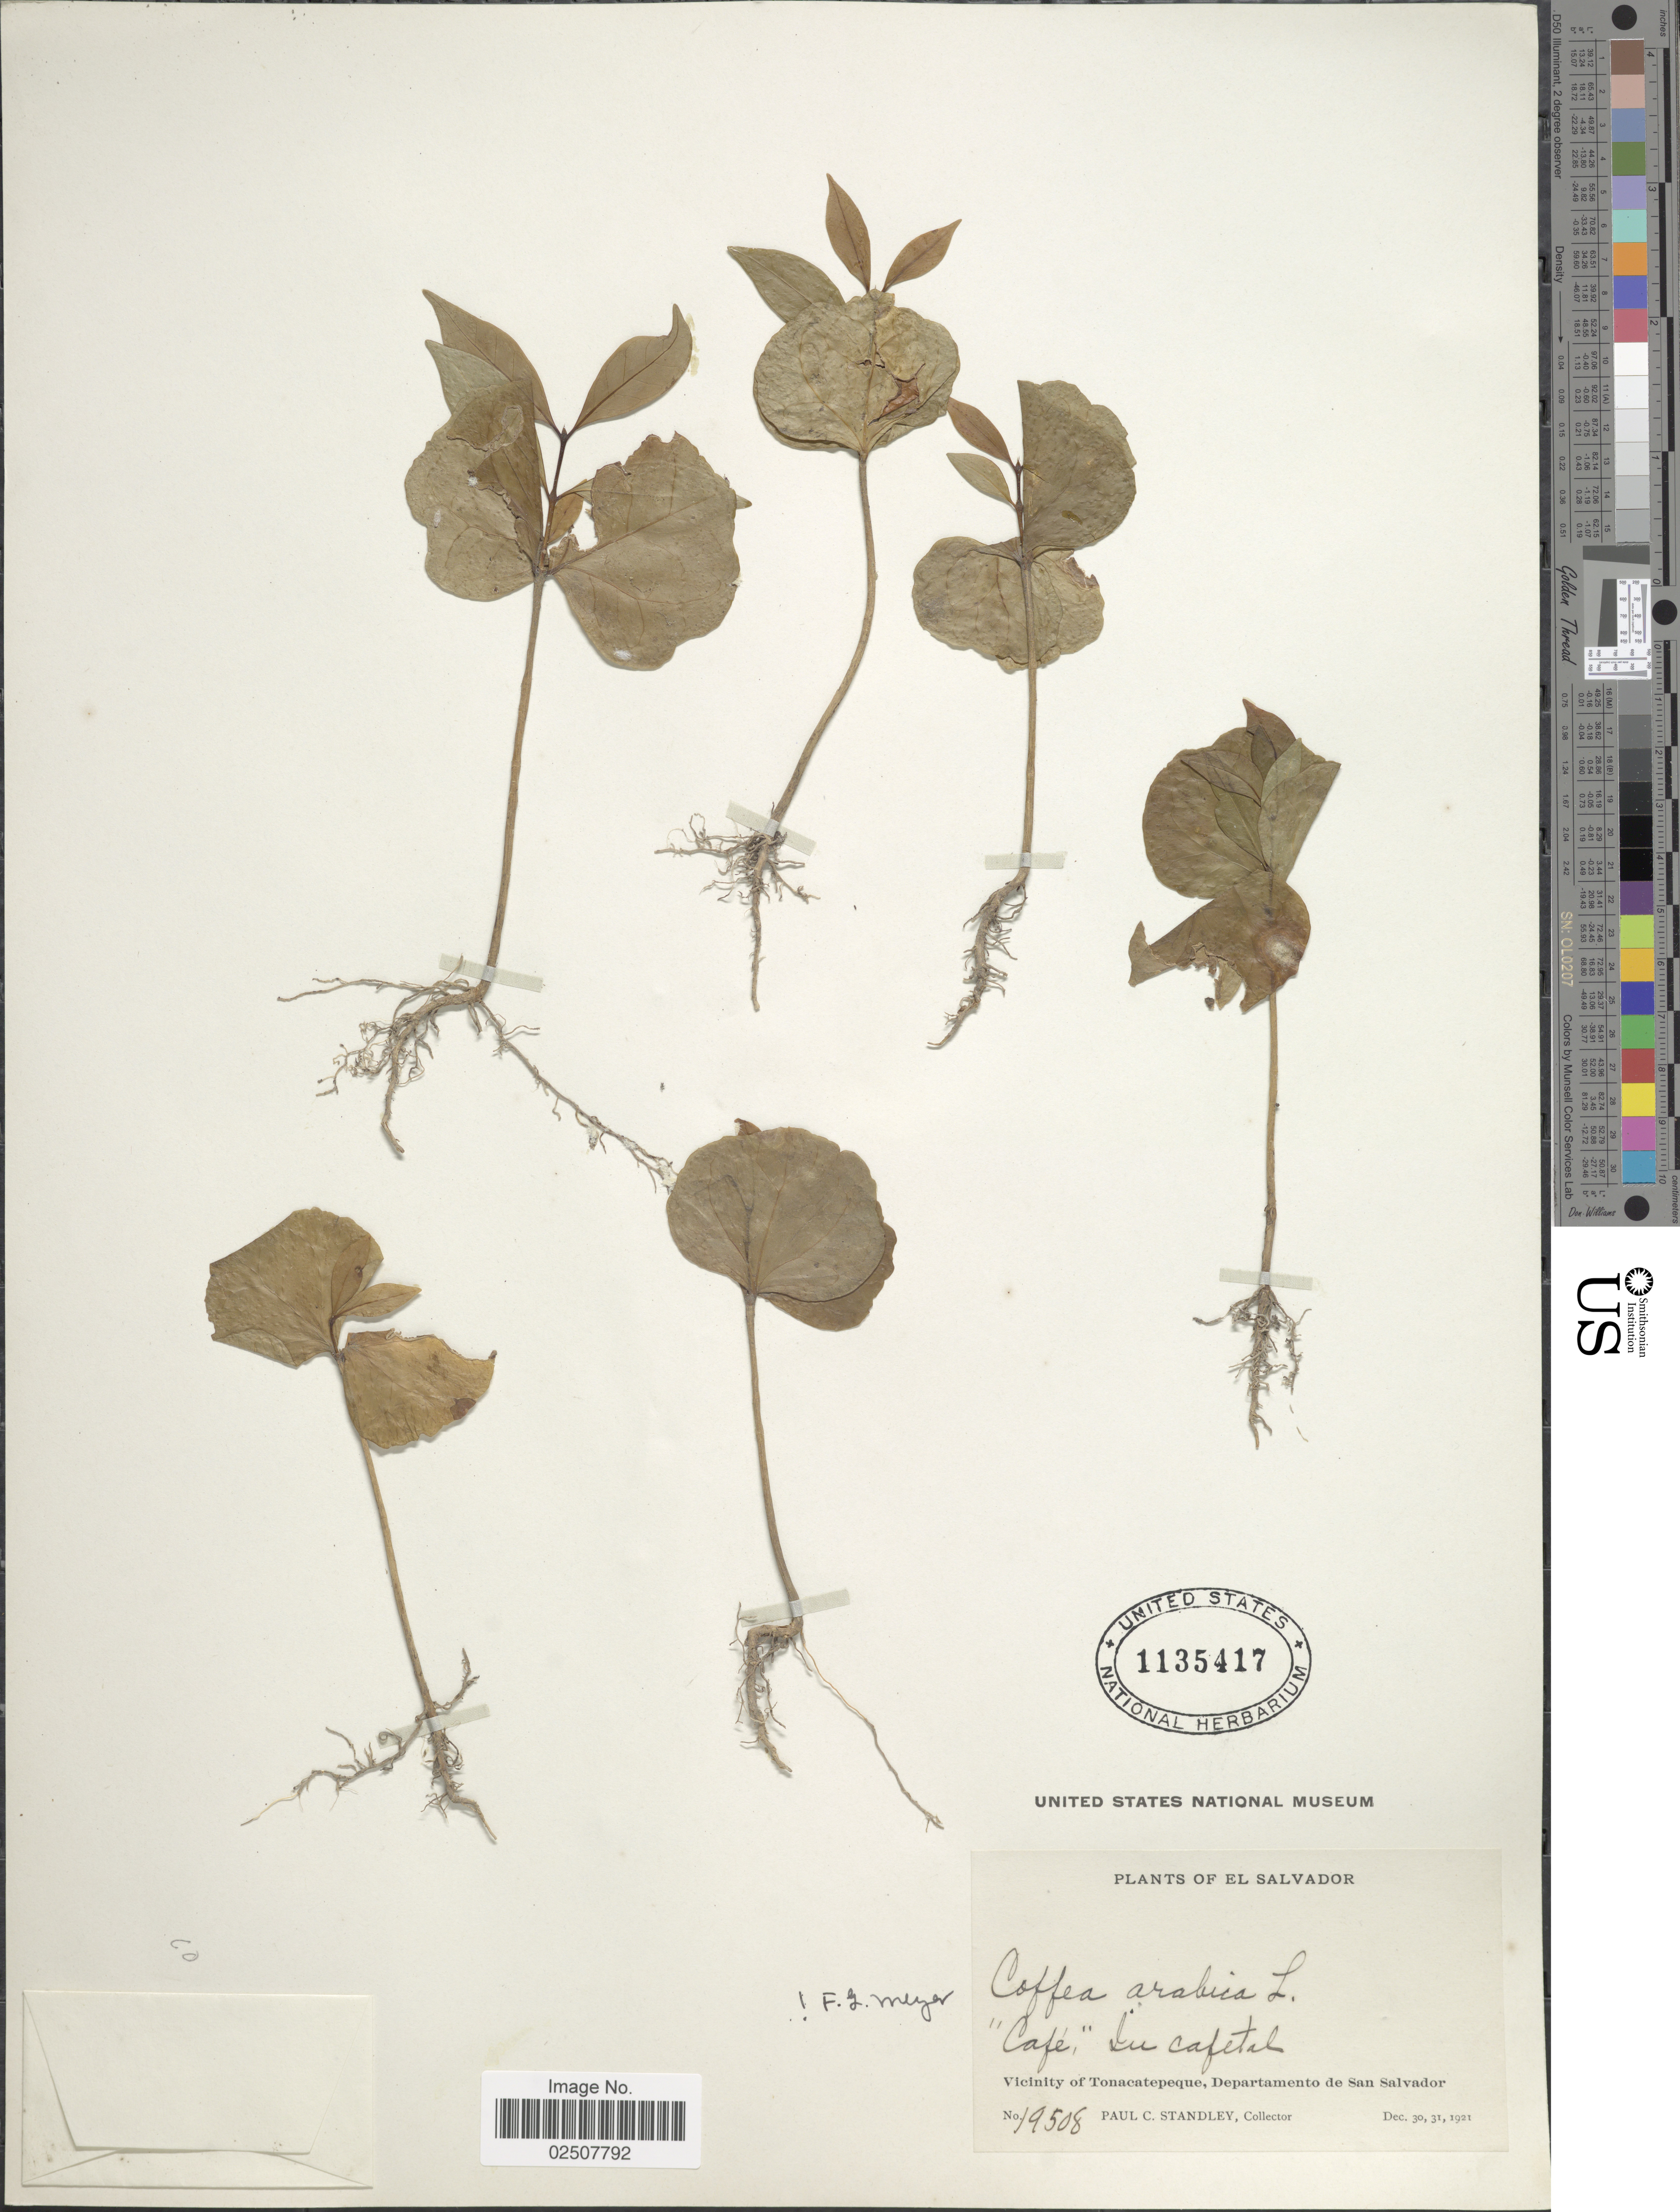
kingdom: Plantae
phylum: Tracheophyta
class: Magnoliopsida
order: Gentianales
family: Rubiaceae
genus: Coffea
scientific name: Coffea arabica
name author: L.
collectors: P. C. Standley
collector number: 19508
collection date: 1921-12-30/1921-12-31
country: El Salvador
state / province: San Salvador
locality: In cafetal, Vicinity of Tonacatepeque, Departamento de San Salvador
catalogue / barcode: US 1135417